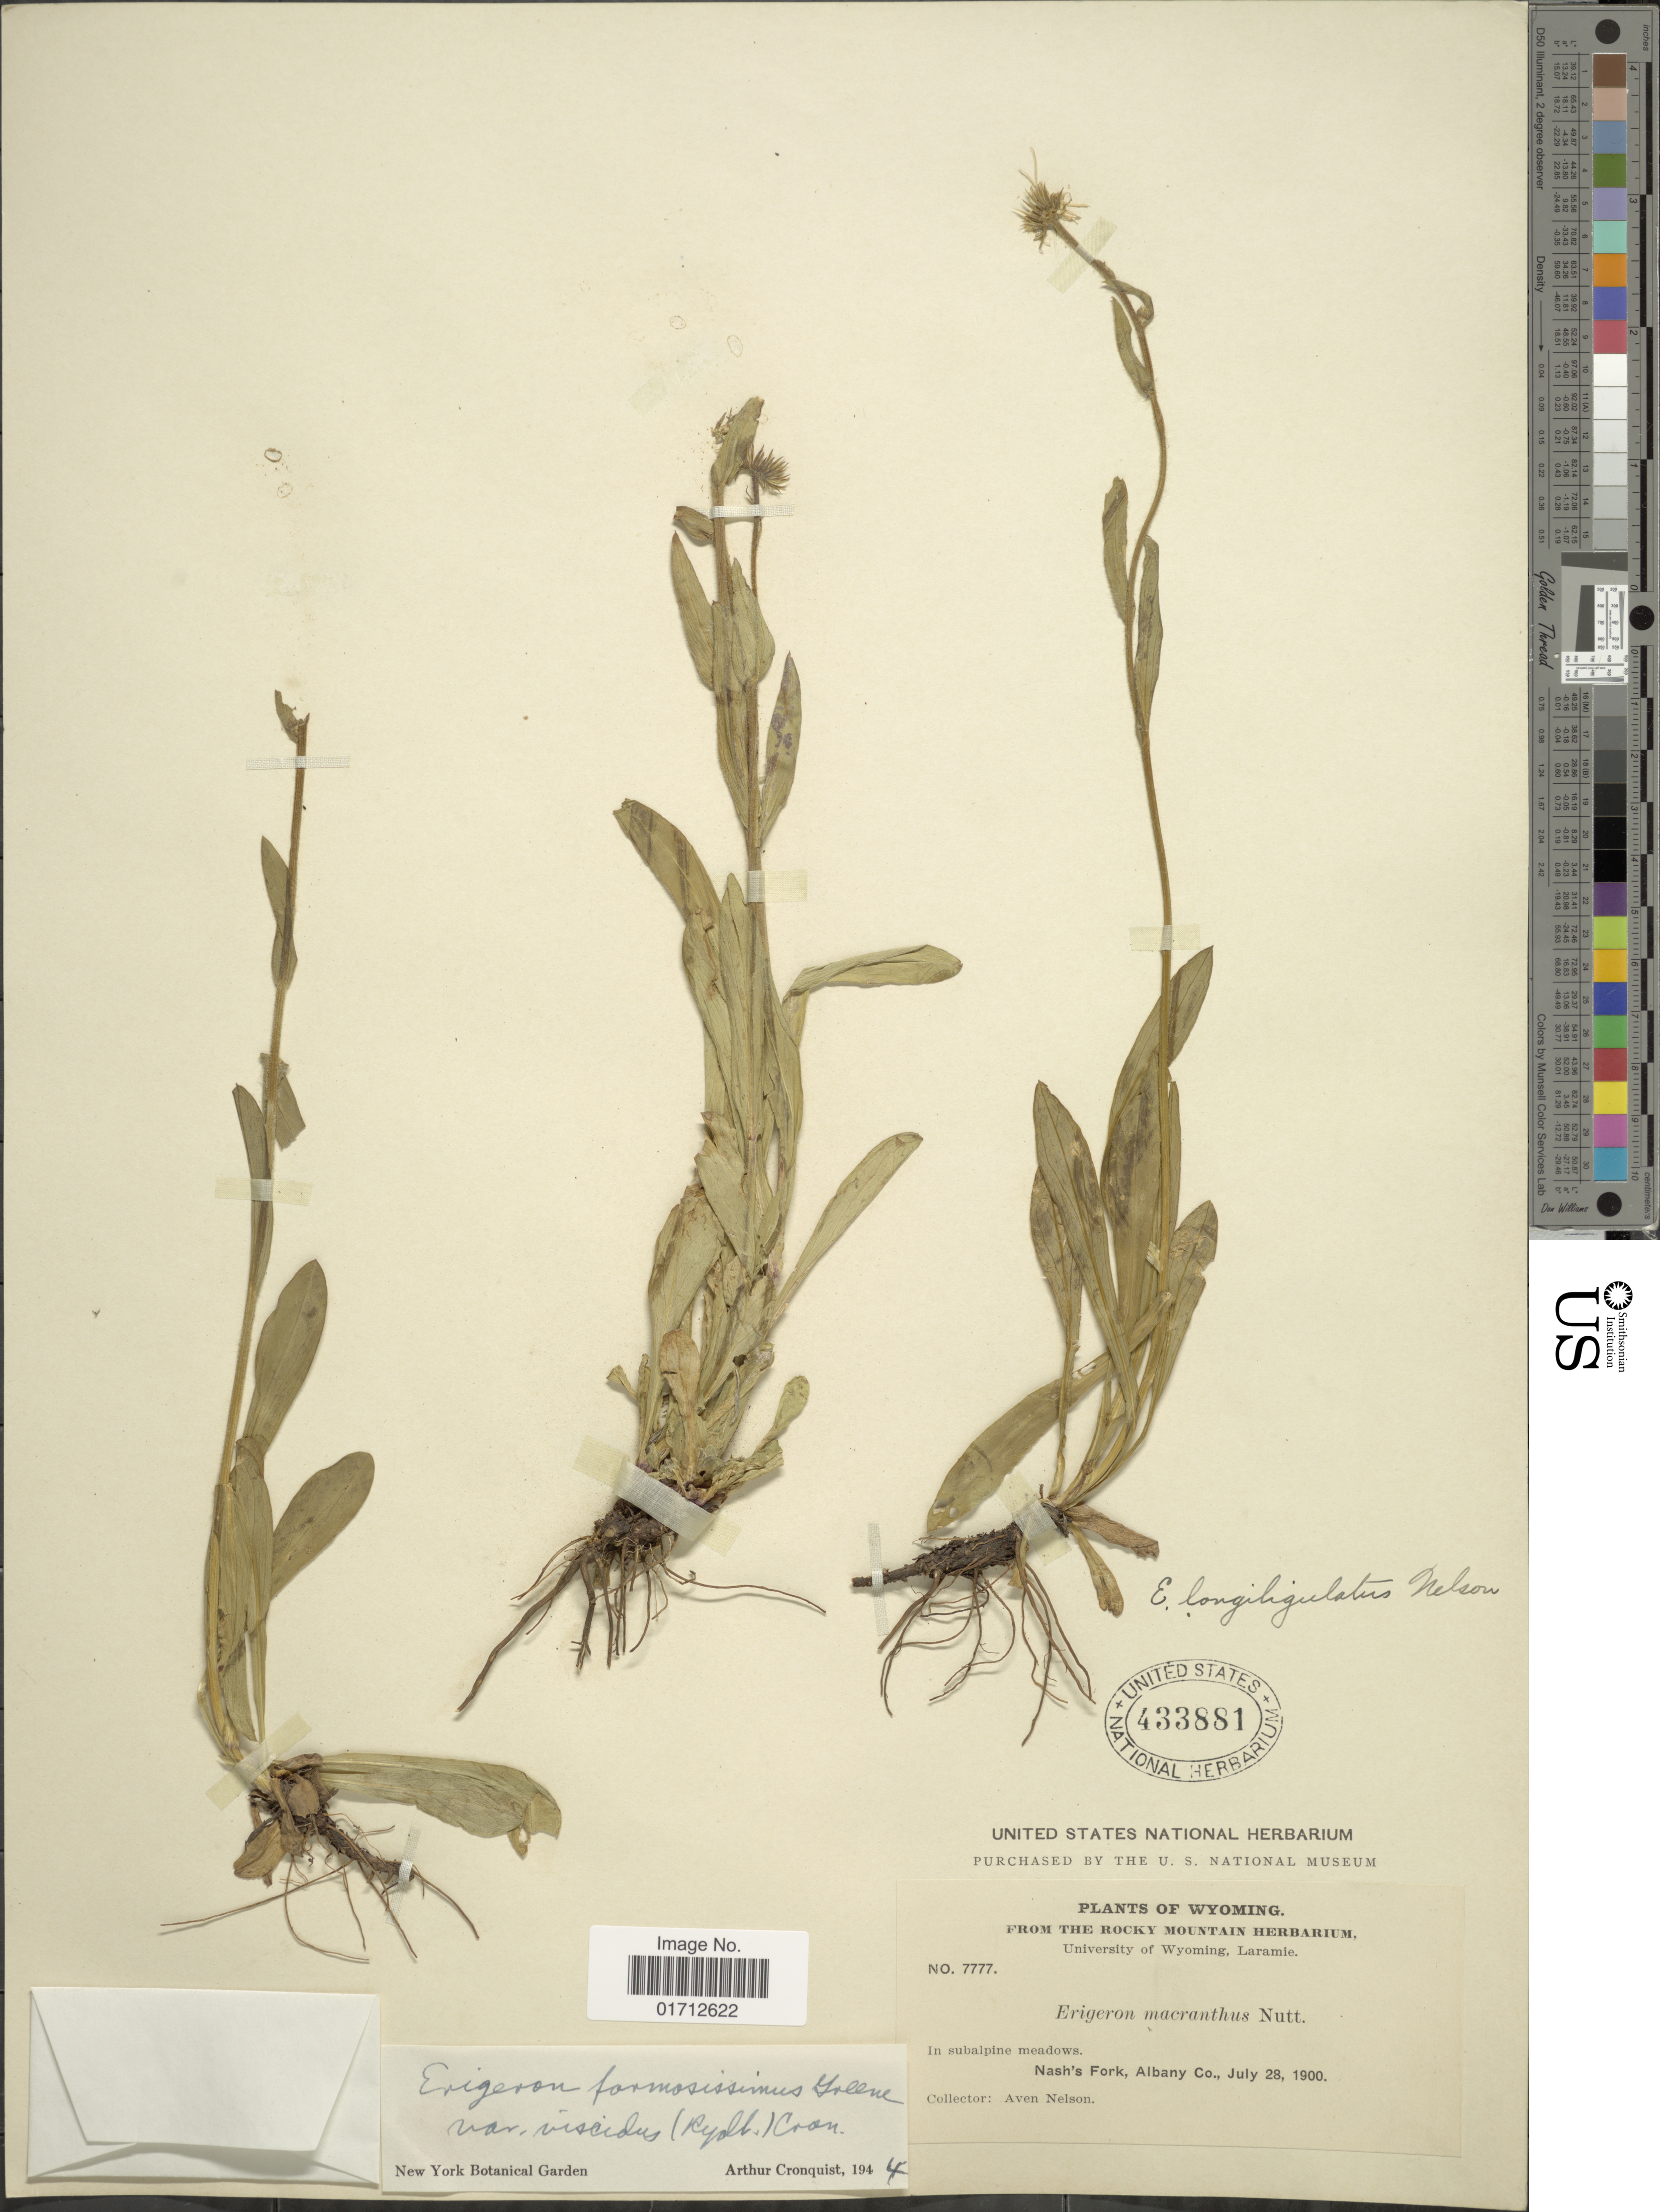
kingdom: Plantae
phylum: Tracheophyta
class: Magnoliopsida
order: Asterales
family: Asteraceae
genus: Erigeron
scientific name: Erigeron formosissimus var. viscidus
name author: (Rydb.) Cronq.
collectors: A. Nelson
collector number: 7777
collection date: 1900-07-28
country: United States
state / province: Wyoming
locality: Nash's Fork, Albany Co.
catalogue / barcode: US 433881